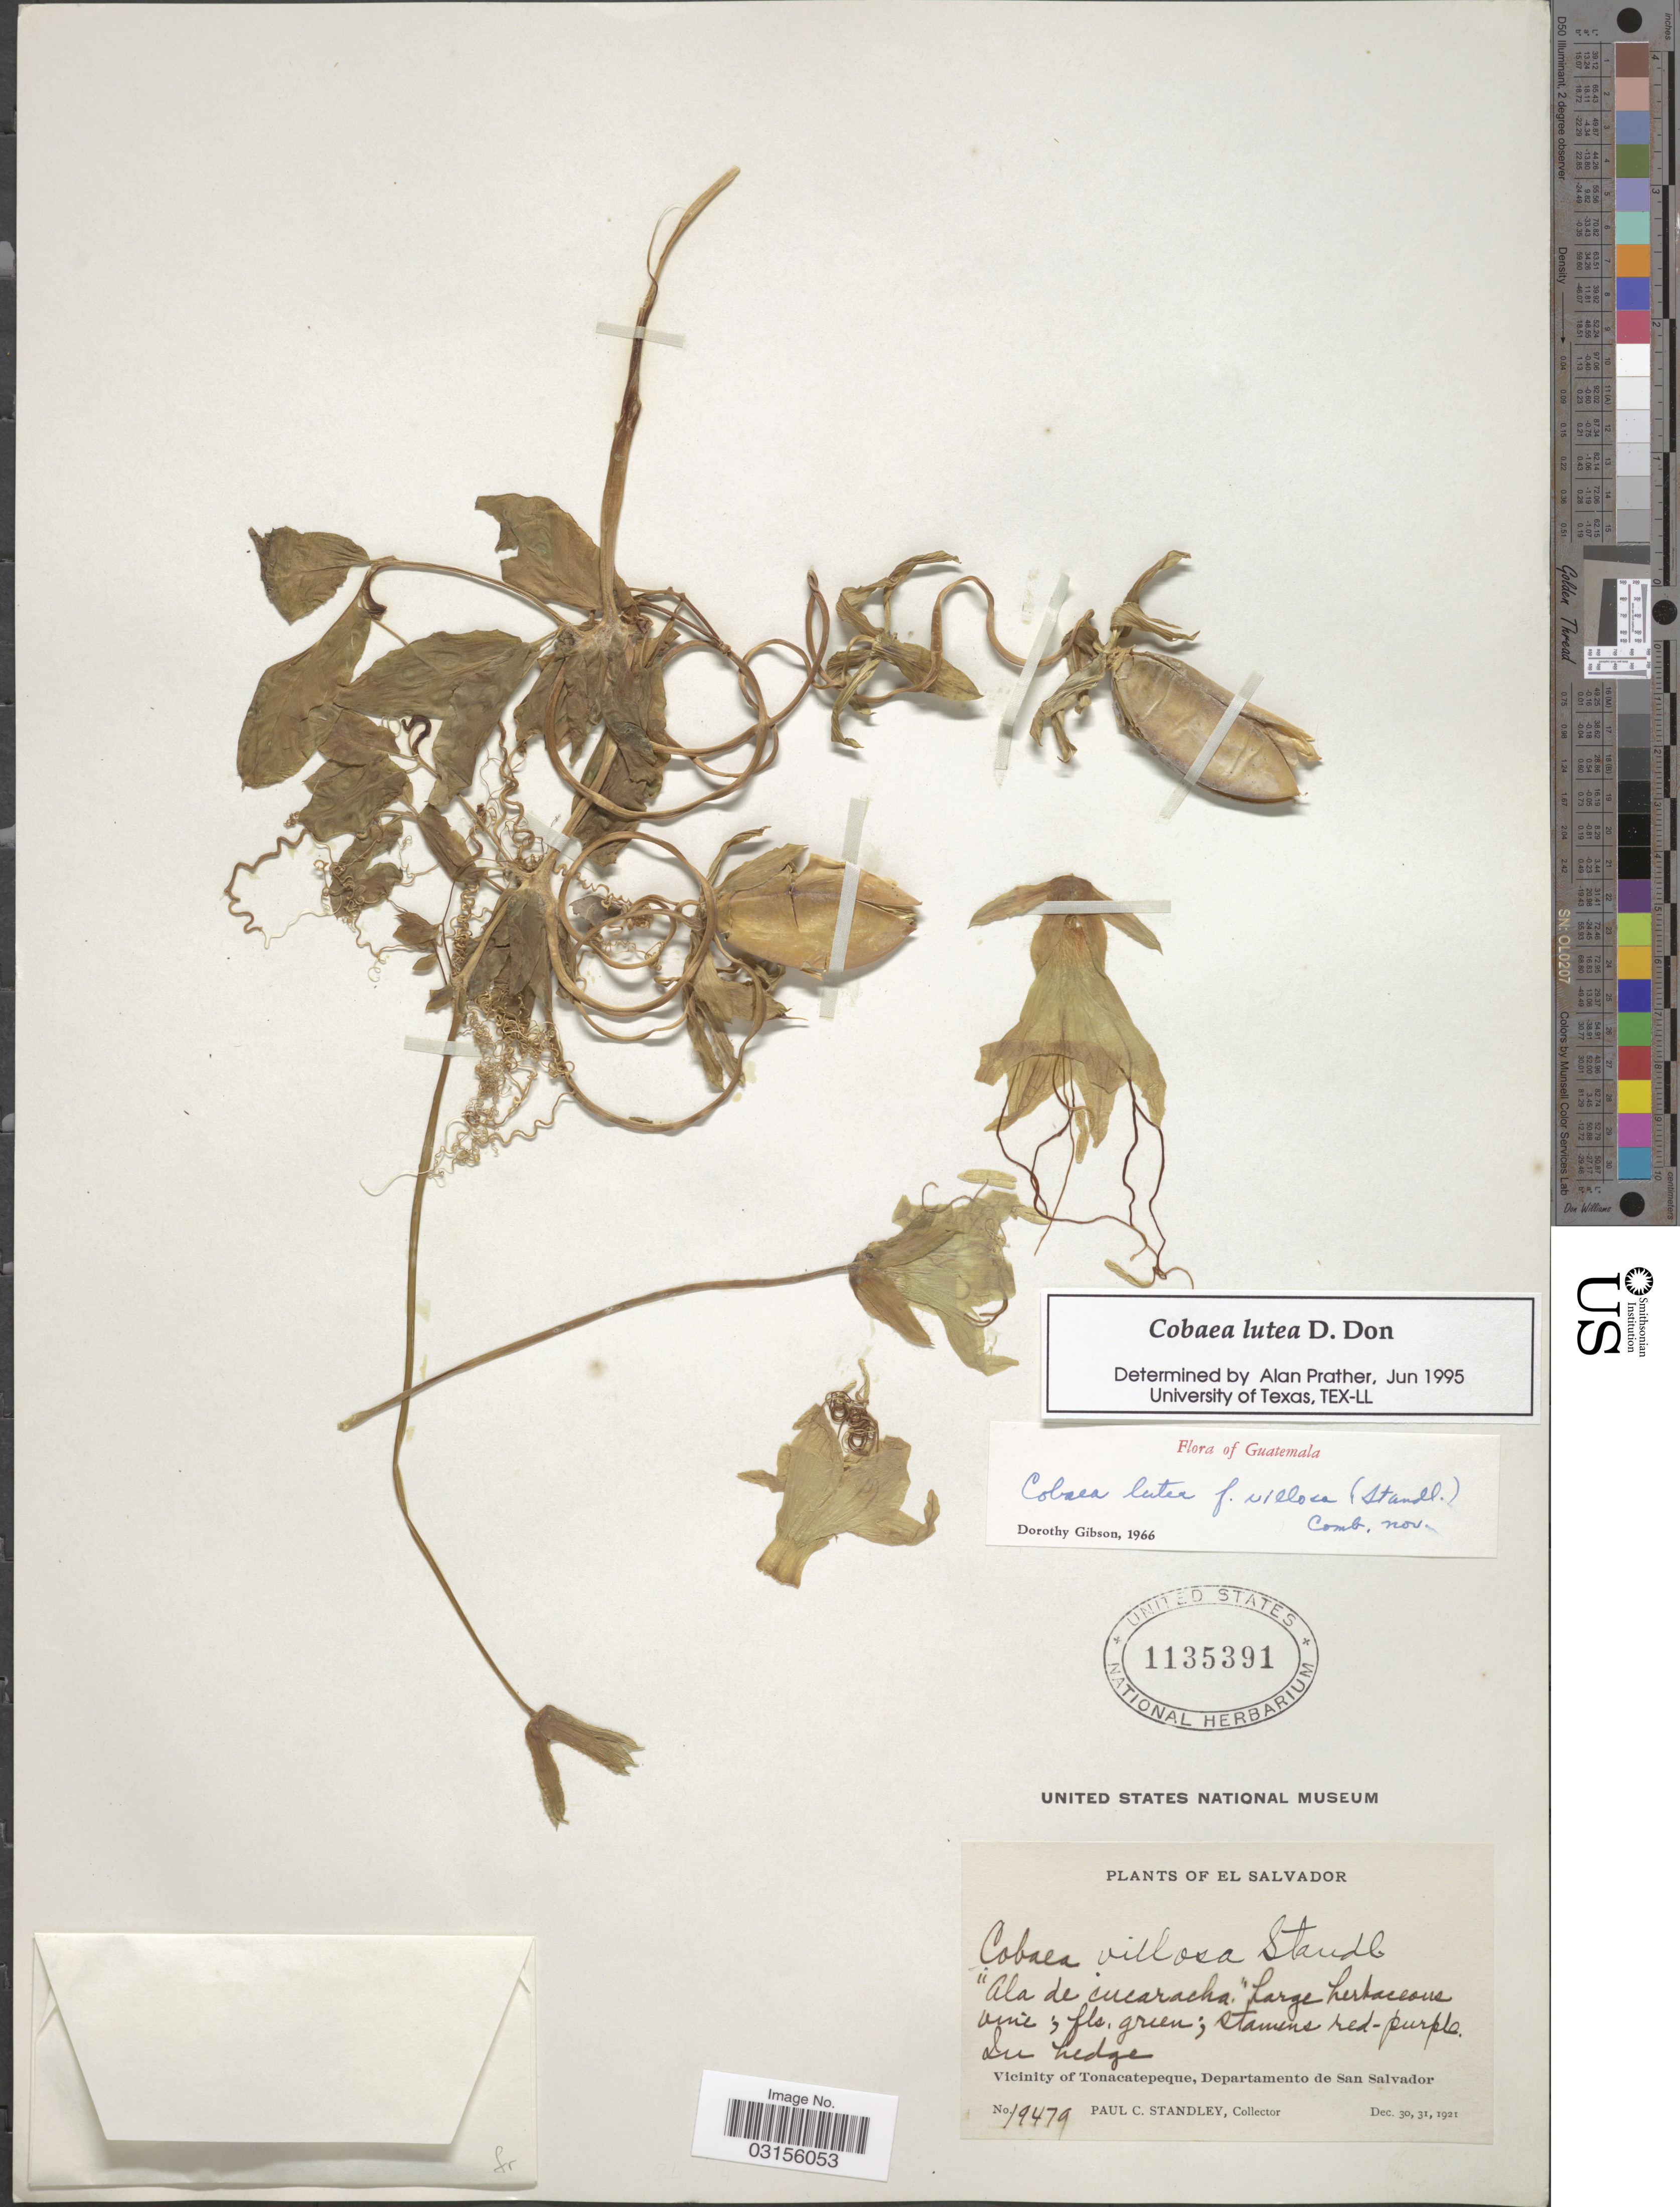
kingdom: Plantae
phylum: Tracheophyta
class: Magnoliopsida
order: Ericales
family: Polemoniaceae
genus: Cobaea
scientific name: Cobaea lutea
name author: D. Don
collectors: P. C. Standley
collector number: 19479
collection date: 1921-12-30/1921-12-31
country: El Salvador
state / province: San Salvador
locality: Vicinity of Tonacatepeque, Departamento de San Salvador.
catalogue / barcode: US 1135391